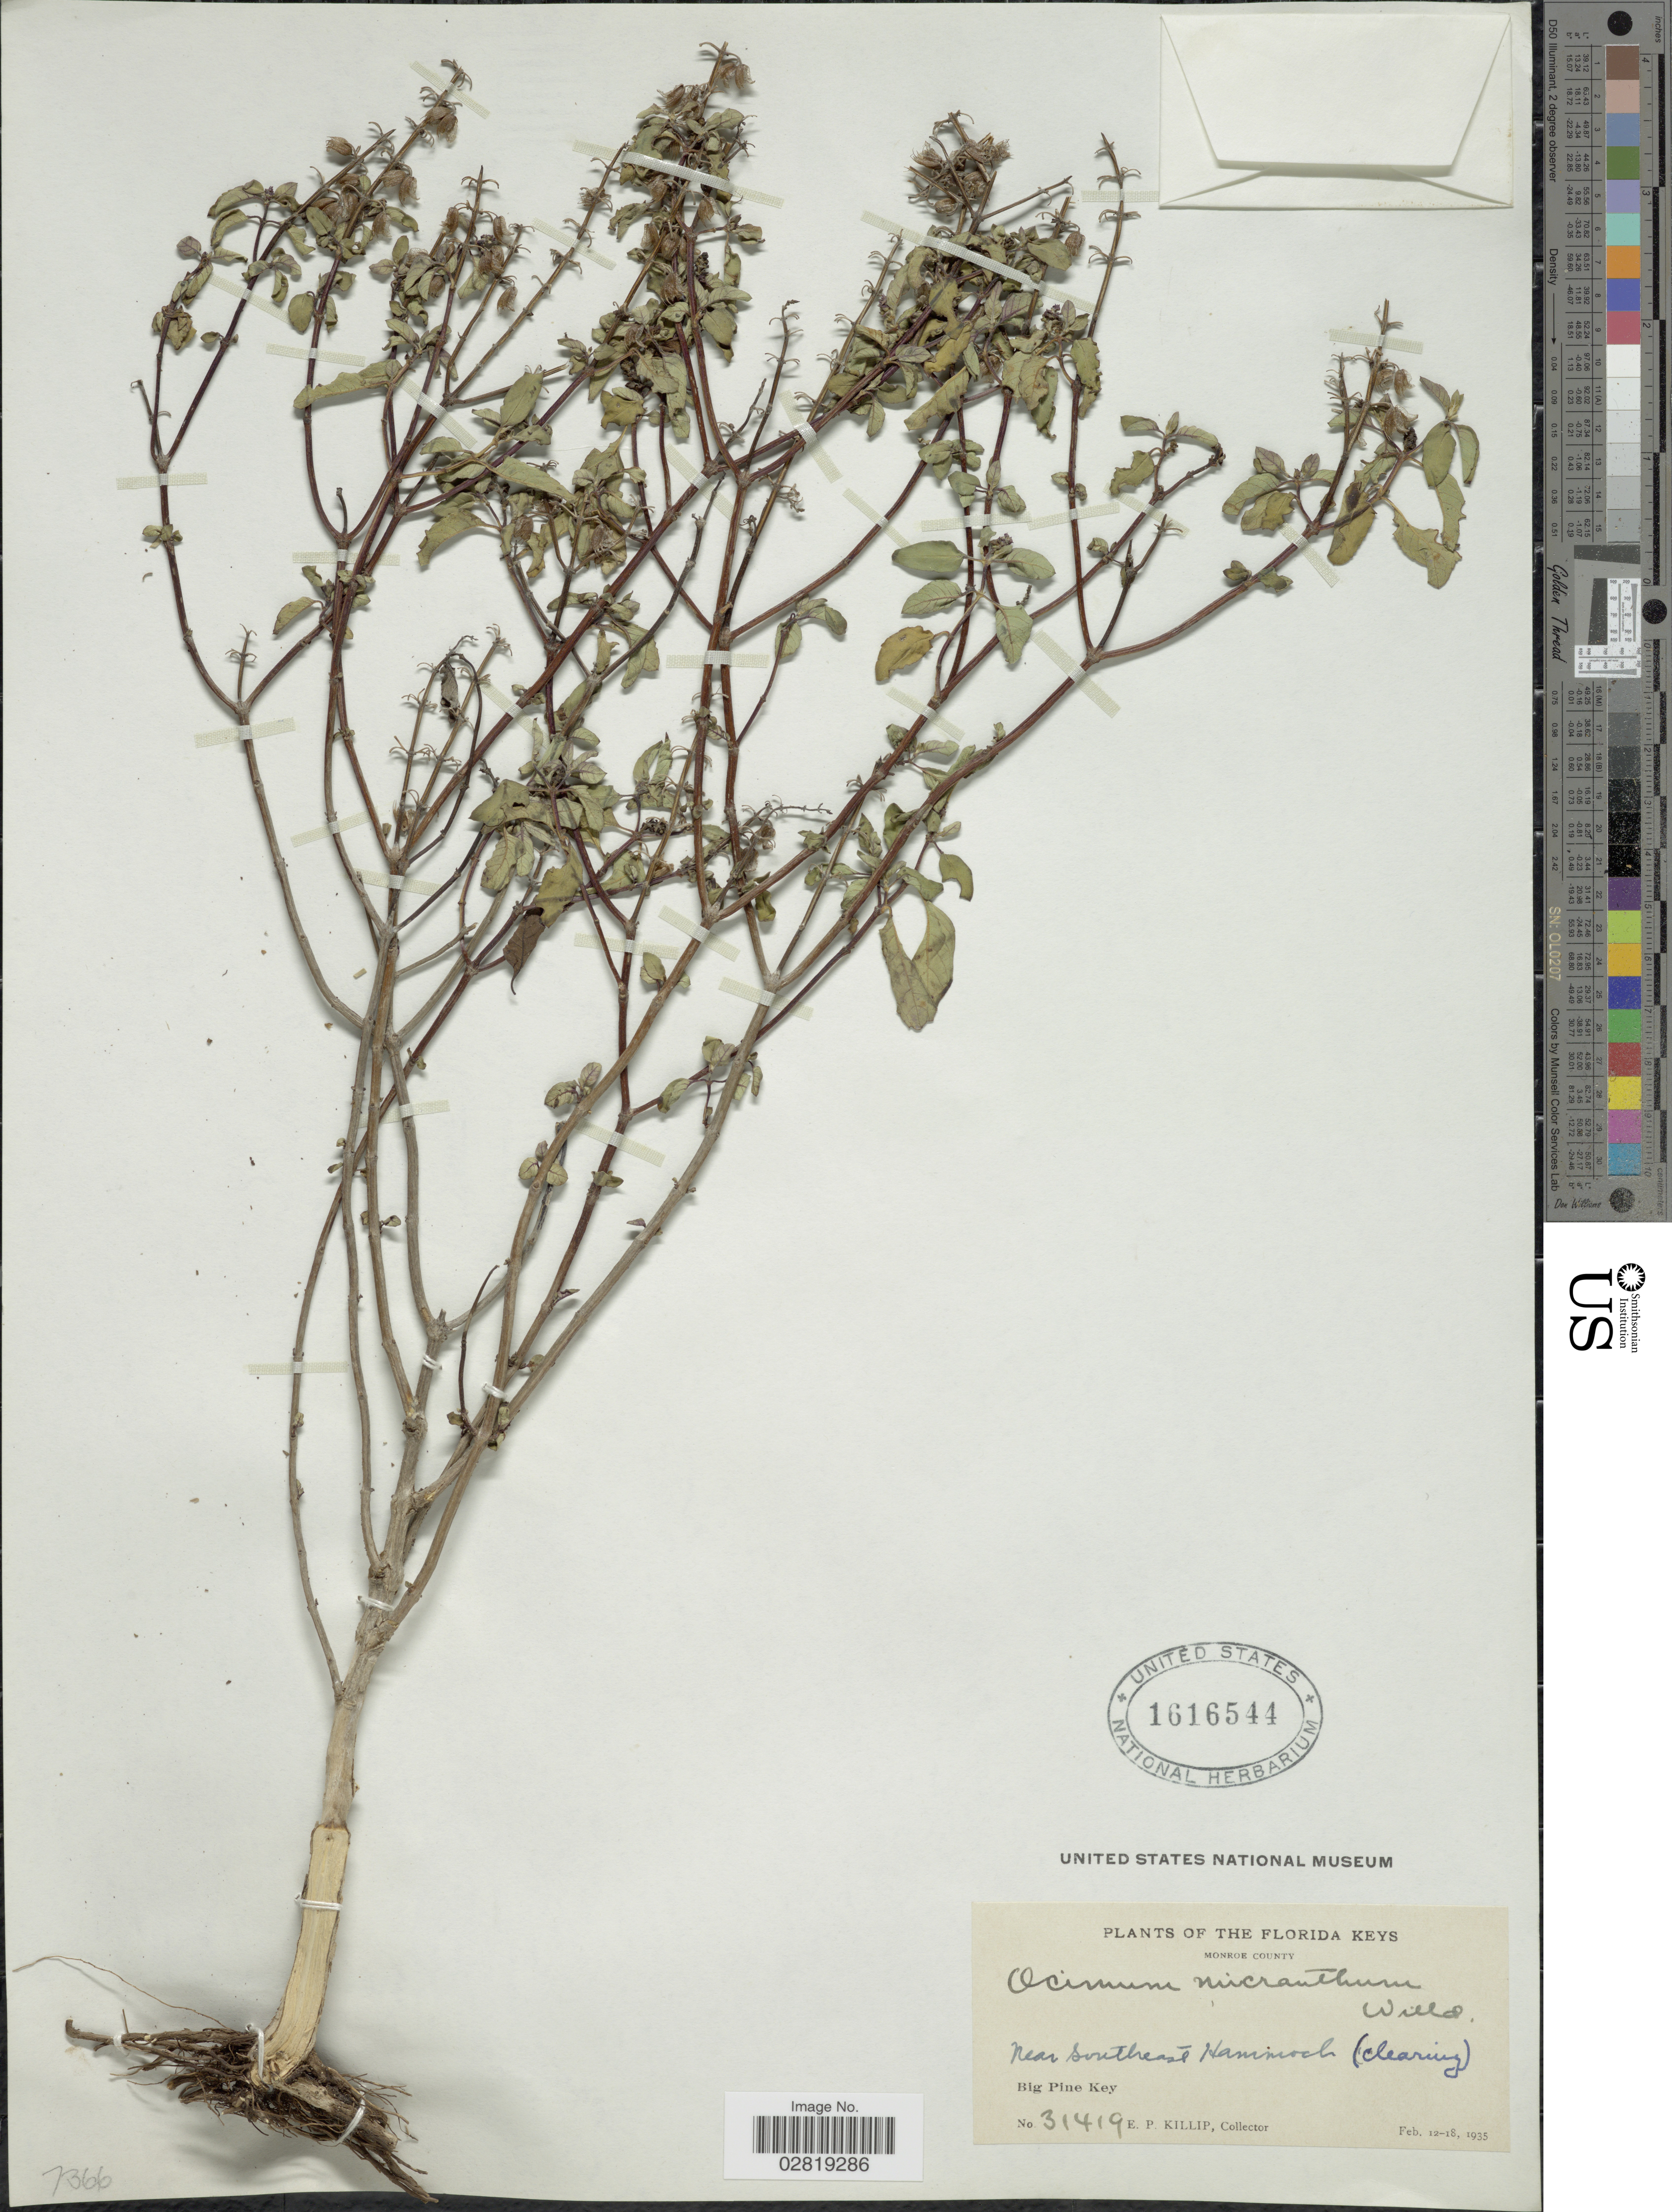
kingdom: Plantae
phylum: Tracheophyta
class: Magnoliopsida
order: Lamiales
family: Lamiaceae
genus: Ocimum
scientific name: Ocimum micranthum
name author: Willd.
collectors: E. P. Killip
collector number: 31419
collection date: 1935-02-12/1935-02-18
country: United States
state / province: Florida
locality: The Florida Keys, Monroe County, Near southeast Hammock. Big Pine Key.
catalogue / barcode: US 1616544